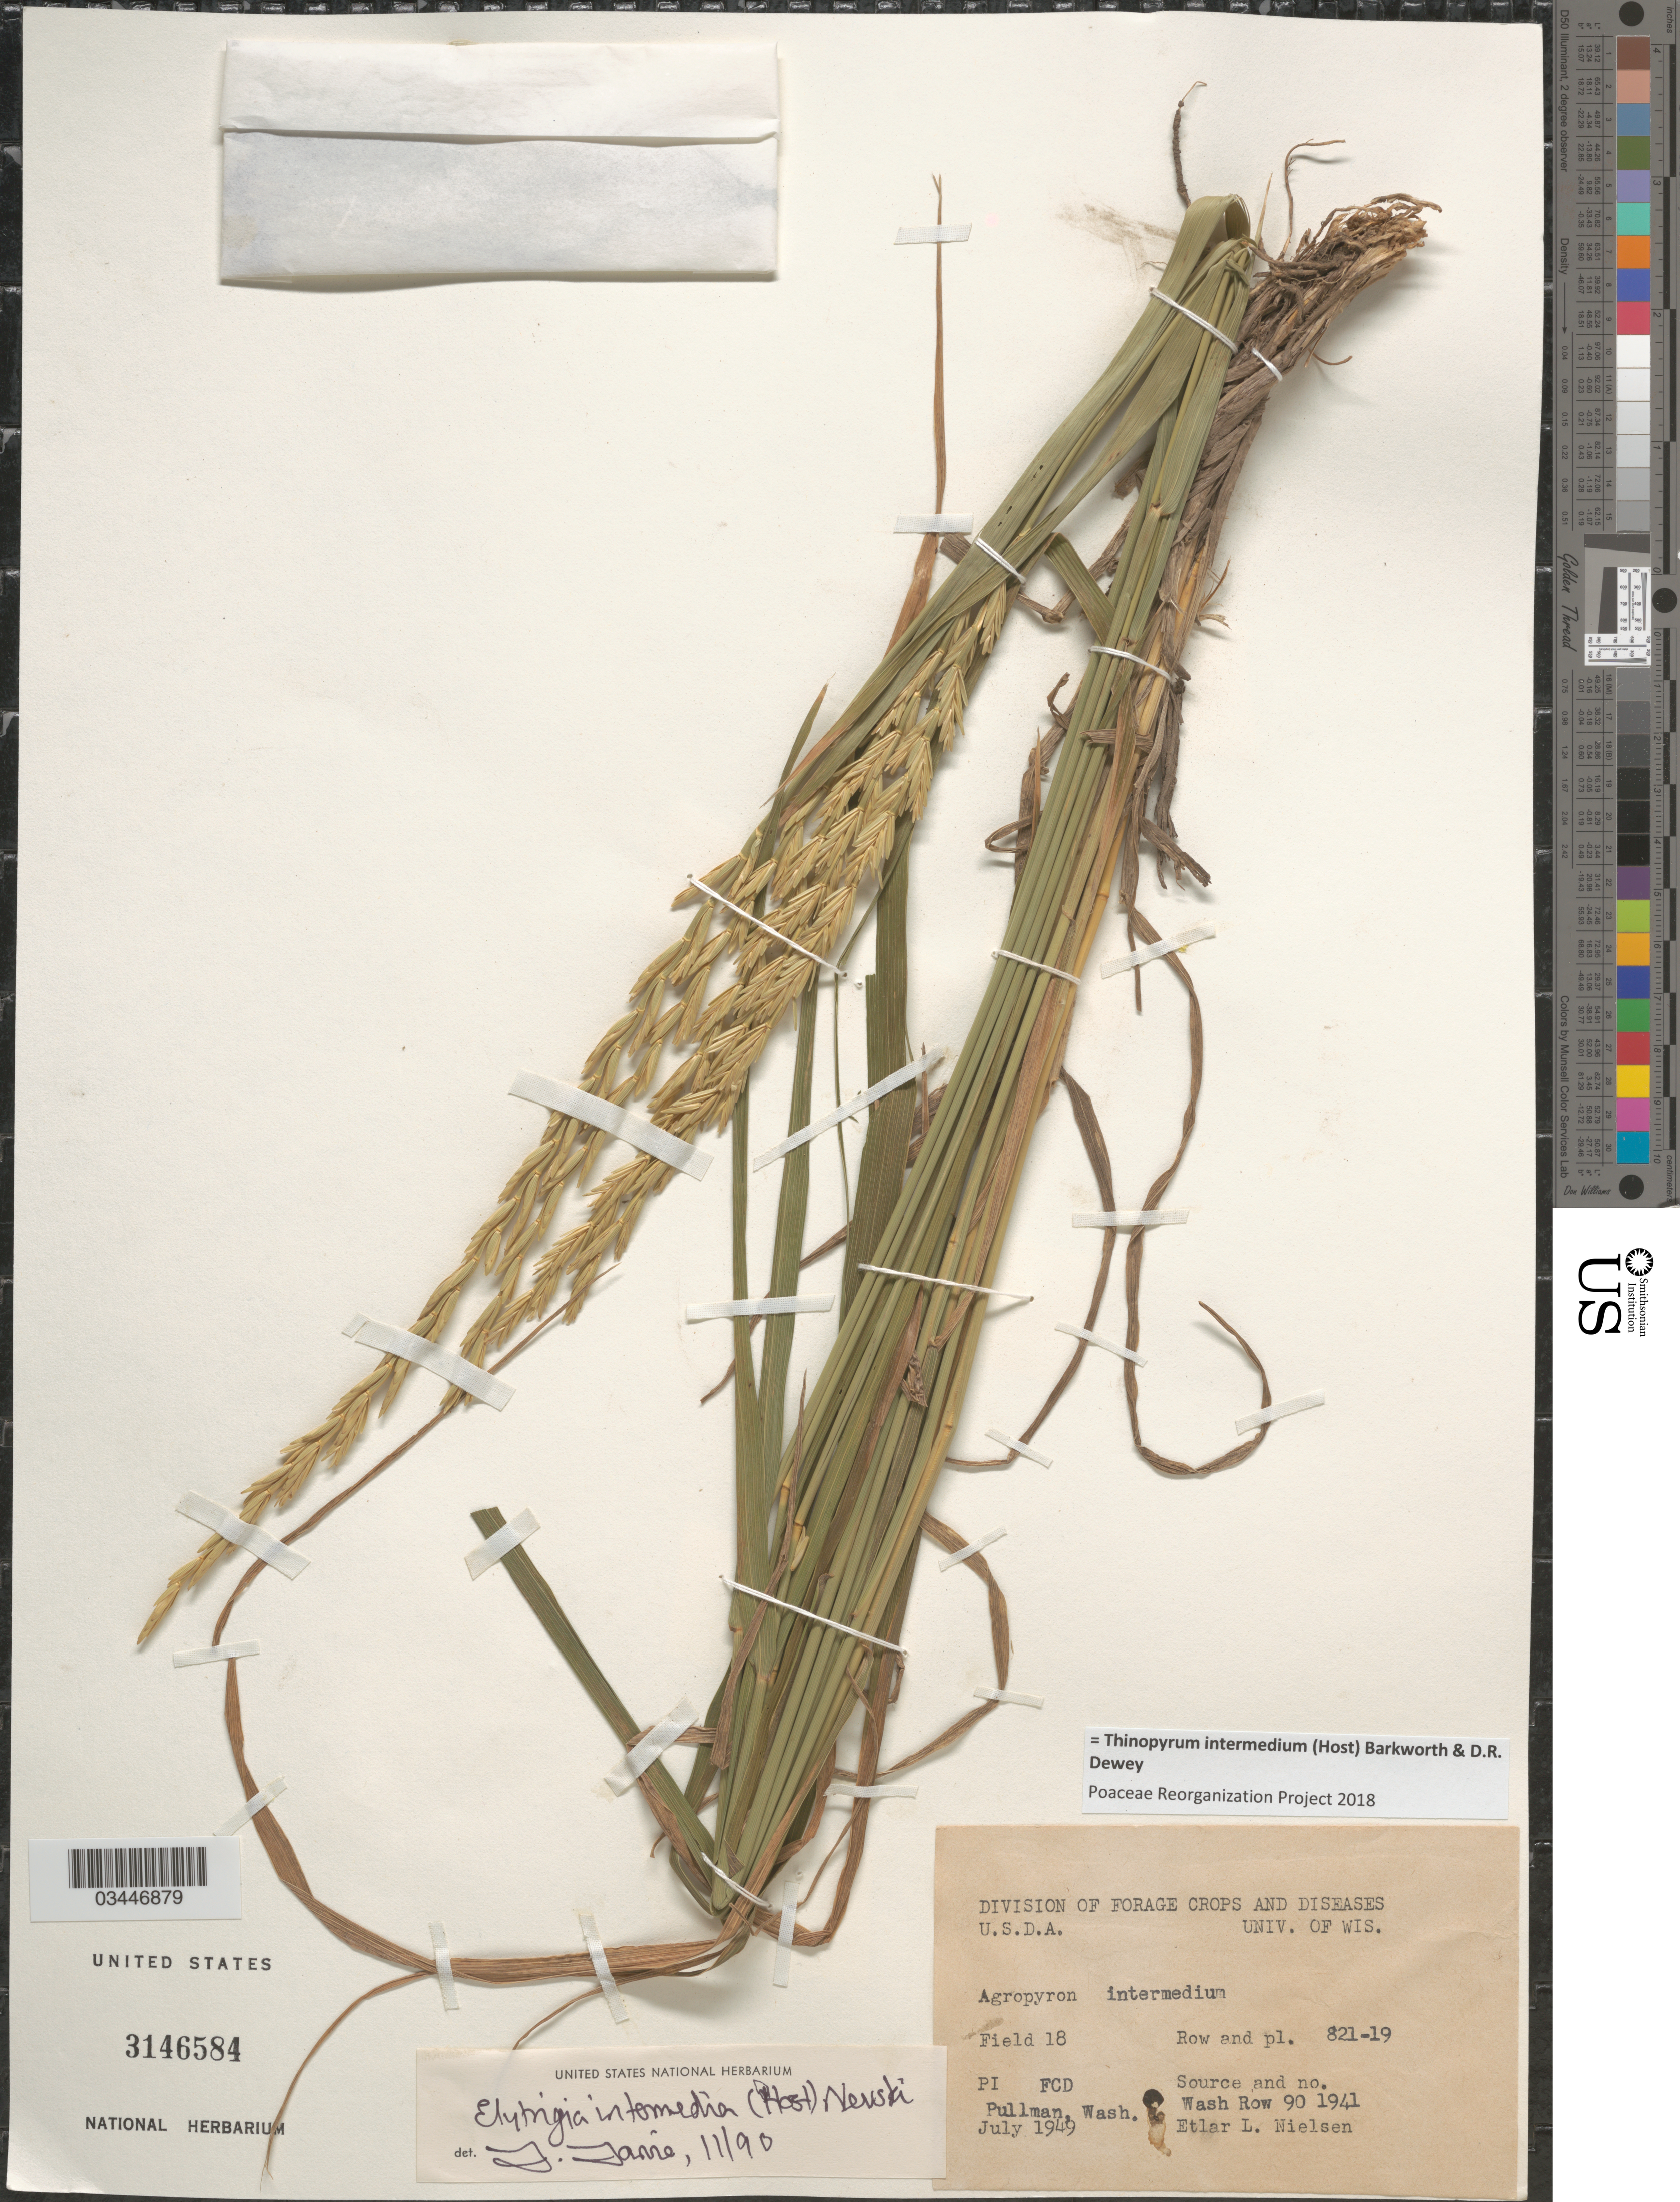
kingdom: Plantae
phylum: Tracheophyta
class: Liliopsida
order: Poales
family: Poaceae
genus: Aegilops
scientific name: Aegilops sp.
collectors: E. L. Nielsen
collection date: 1949-07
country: United States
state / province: Washington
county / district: Whitman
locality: Field 18 Row and pl. 821-19. FCD Pullman.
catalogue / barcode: US 3146584